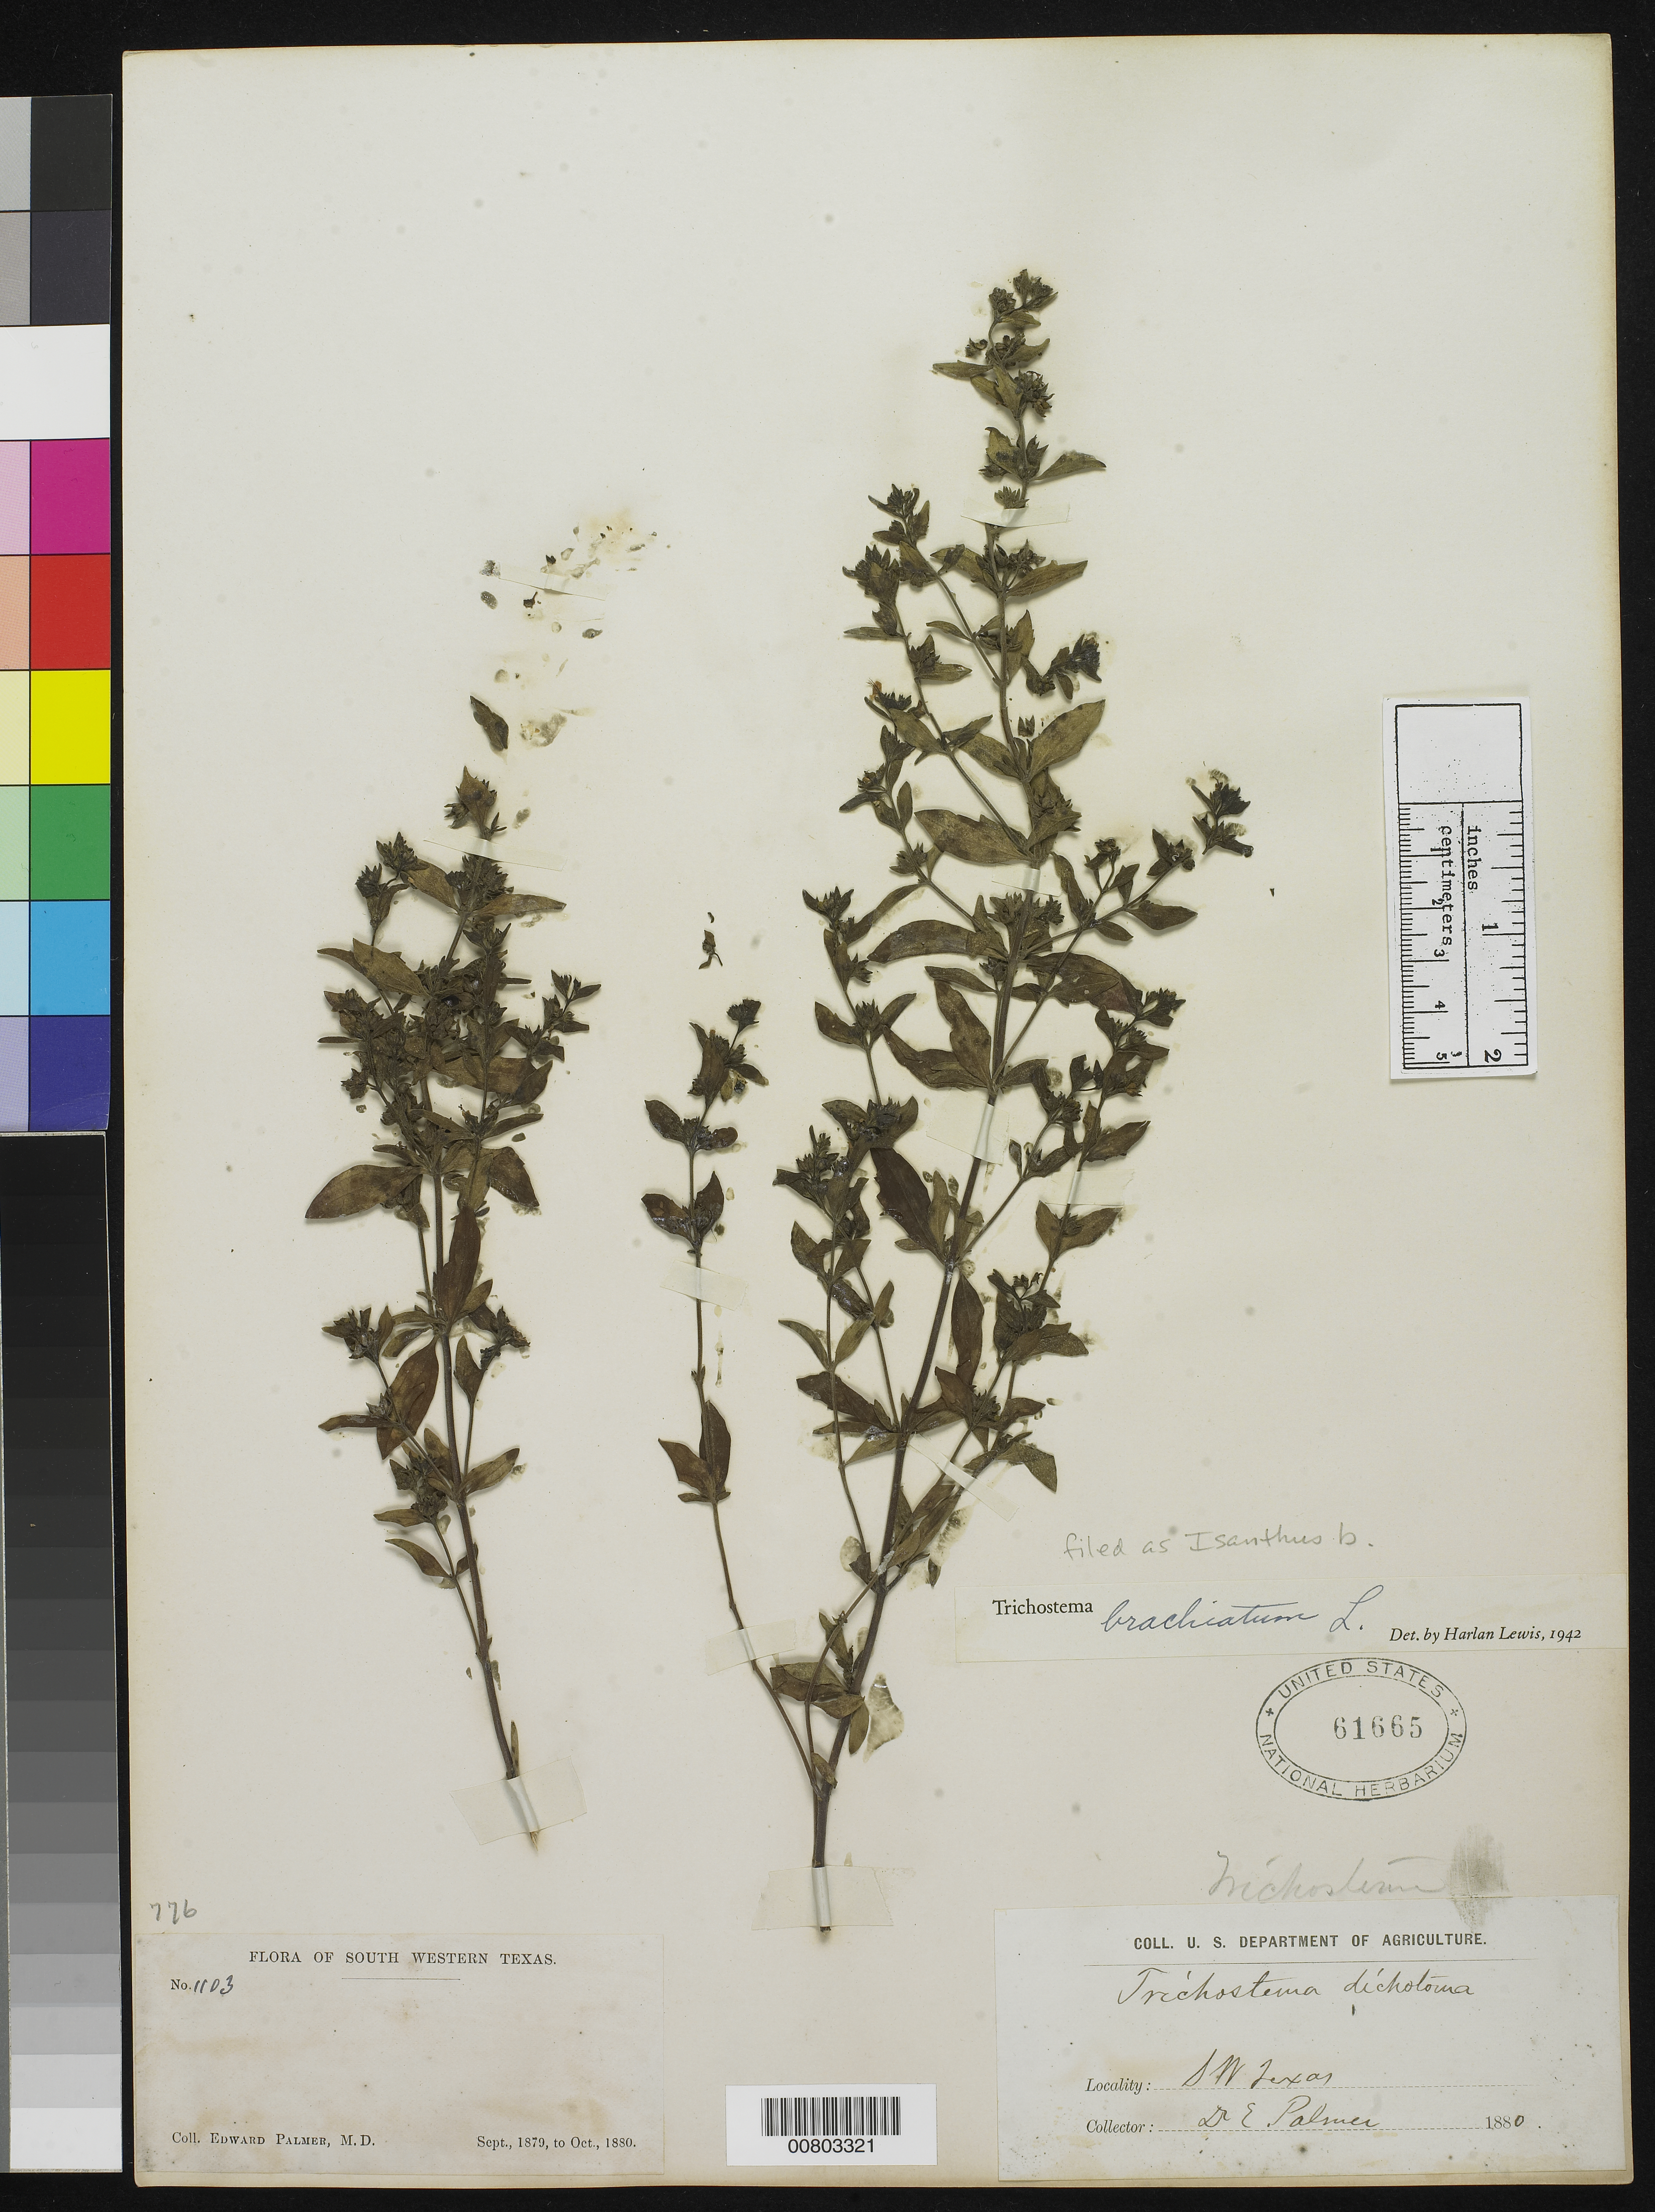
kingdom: Plantae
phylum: Tracheophyta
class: Magnoliopsida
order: Lamiales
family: Lamiaceae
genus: Isanthus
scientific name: Isanthus brachiatus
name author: (L.) Britton et al.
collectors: E. Palmer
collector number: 1103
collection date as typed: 1880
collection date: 1880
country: United States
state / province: Texas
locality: SW Texas.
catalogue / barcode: US 61665